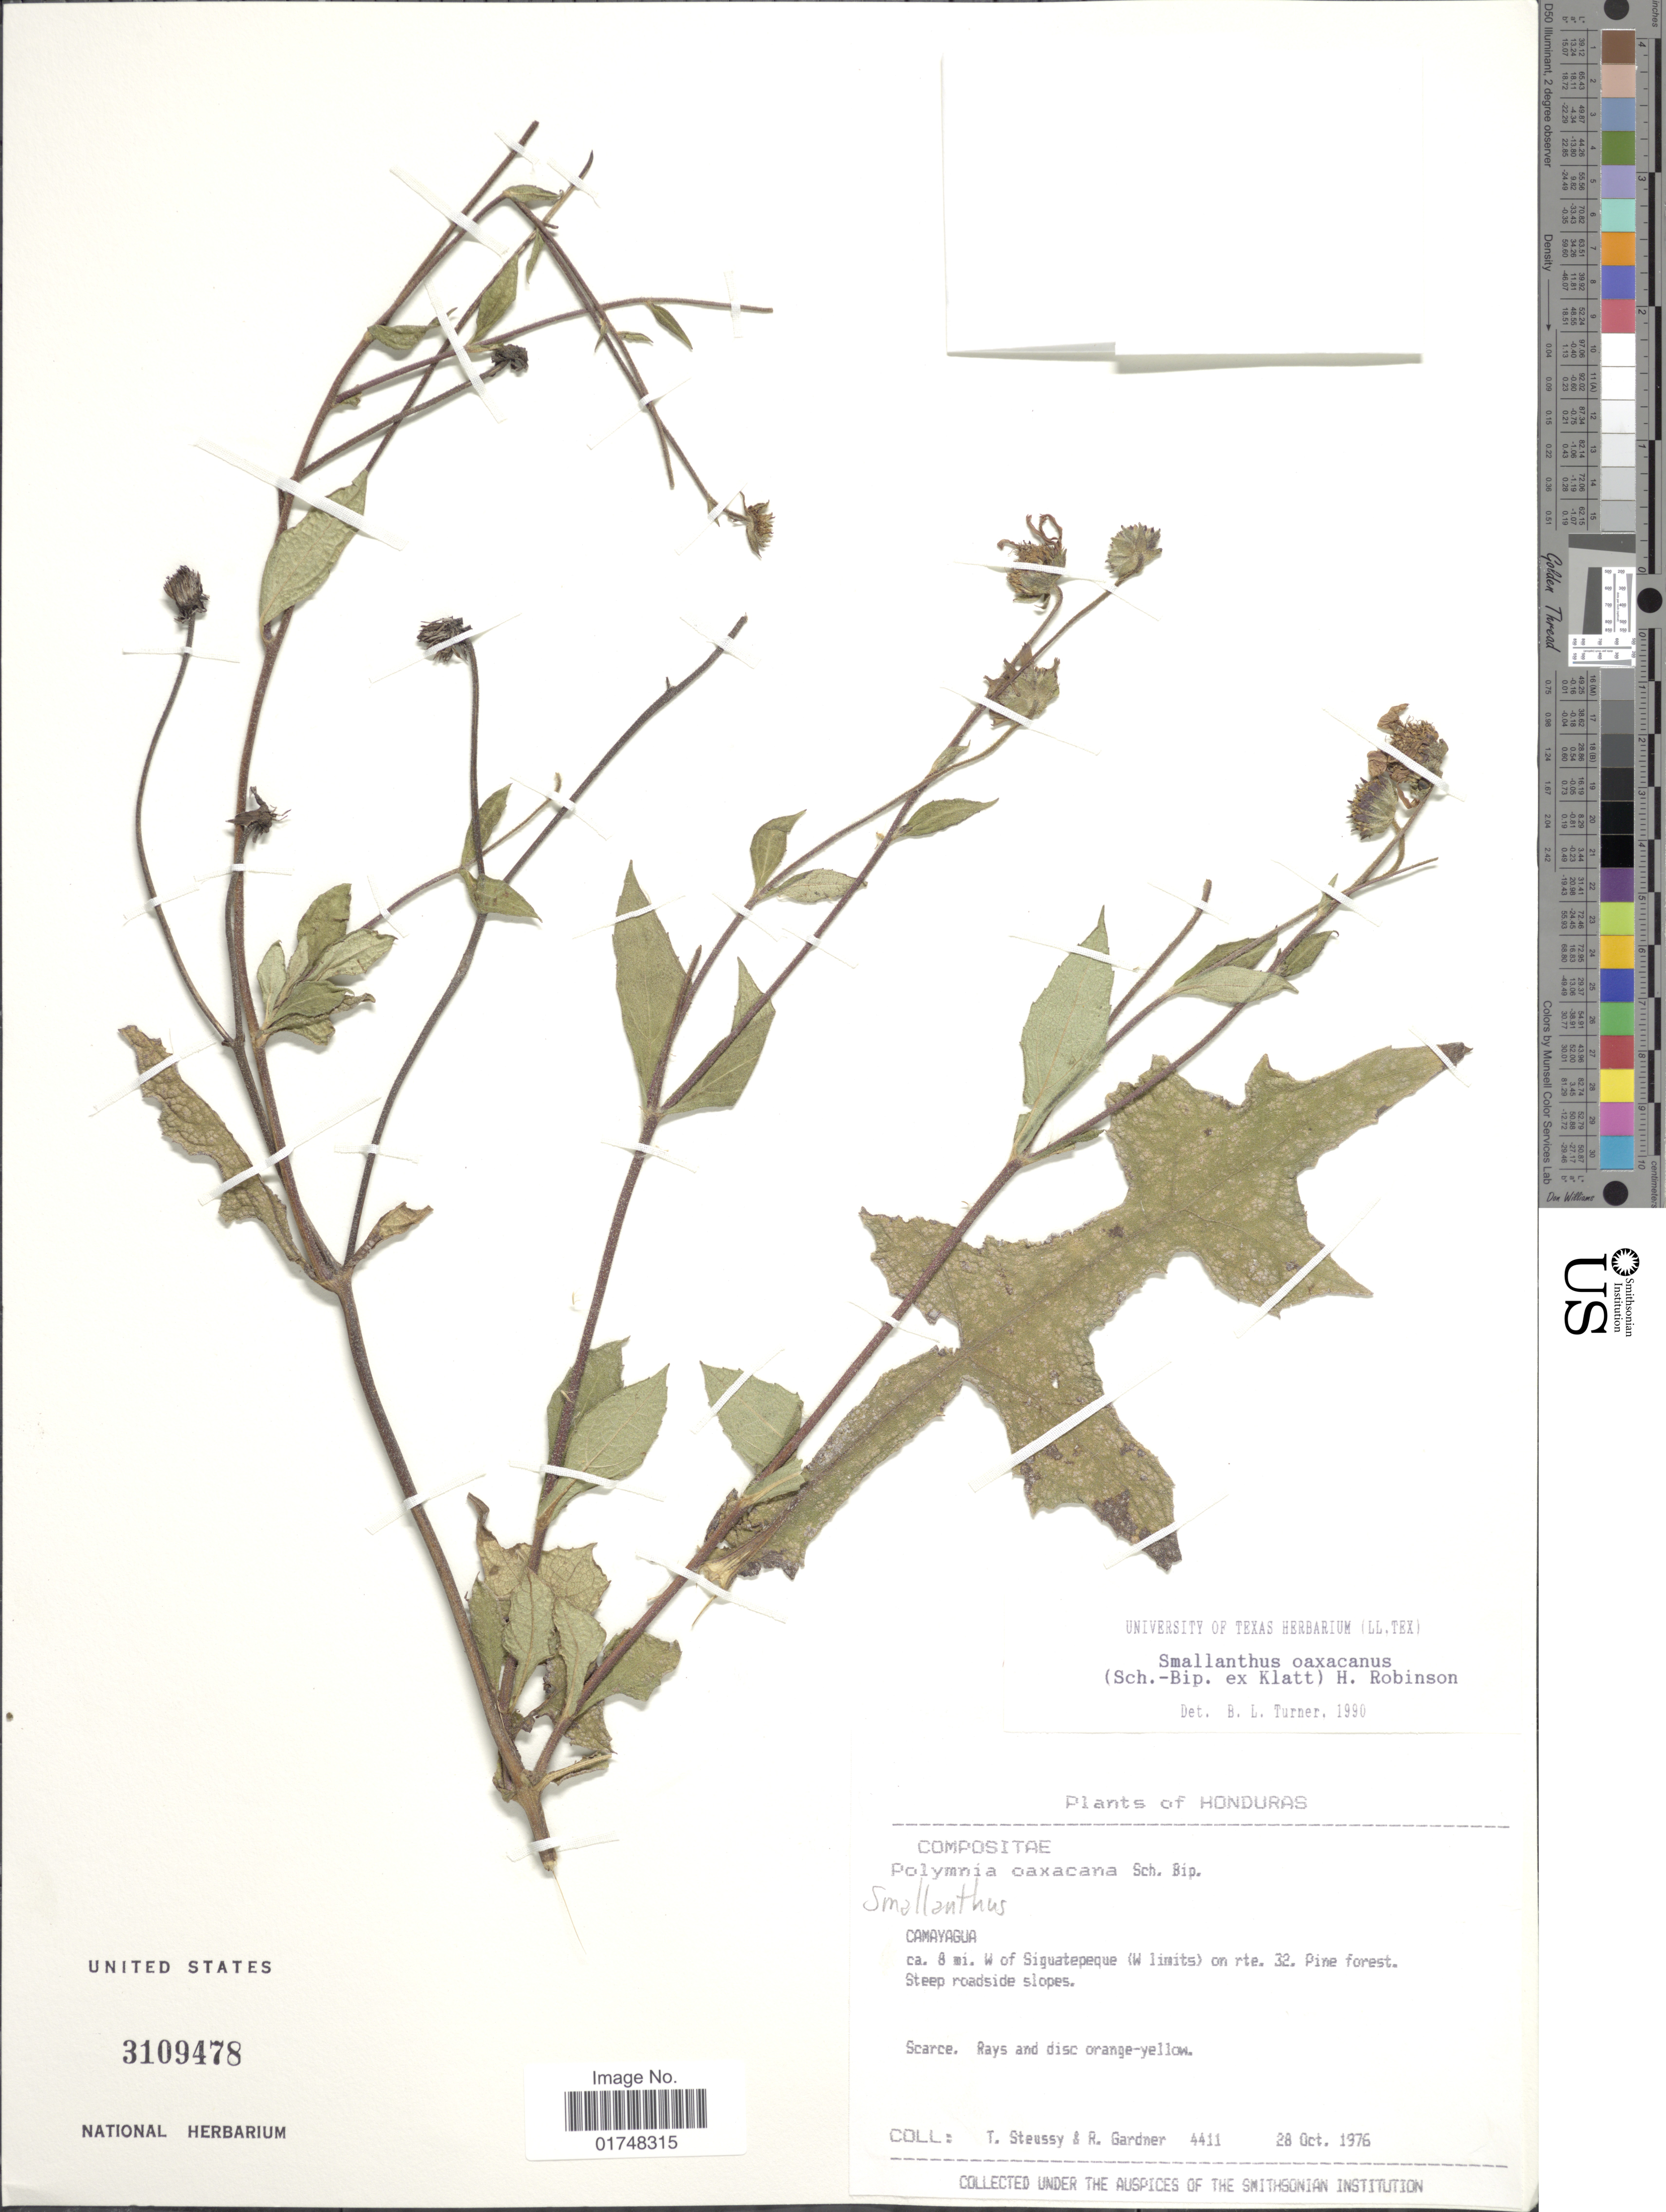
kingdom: Plantae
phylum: Tracheophyta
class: Magnoliopsida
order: Asterales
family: Asteraceae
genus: Smallanthus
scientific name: Smallanthus oaxacanus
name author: (Sch. Bip. ex Klatt) H. Rob.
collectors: T. Steussy & R. C. Gardner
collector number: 4411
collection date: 1976-10-28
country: Honduras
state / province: Comayagua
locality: Ca 8 mi W of Siguatepeque (W limits) on rte 32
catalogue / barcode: US 3109478